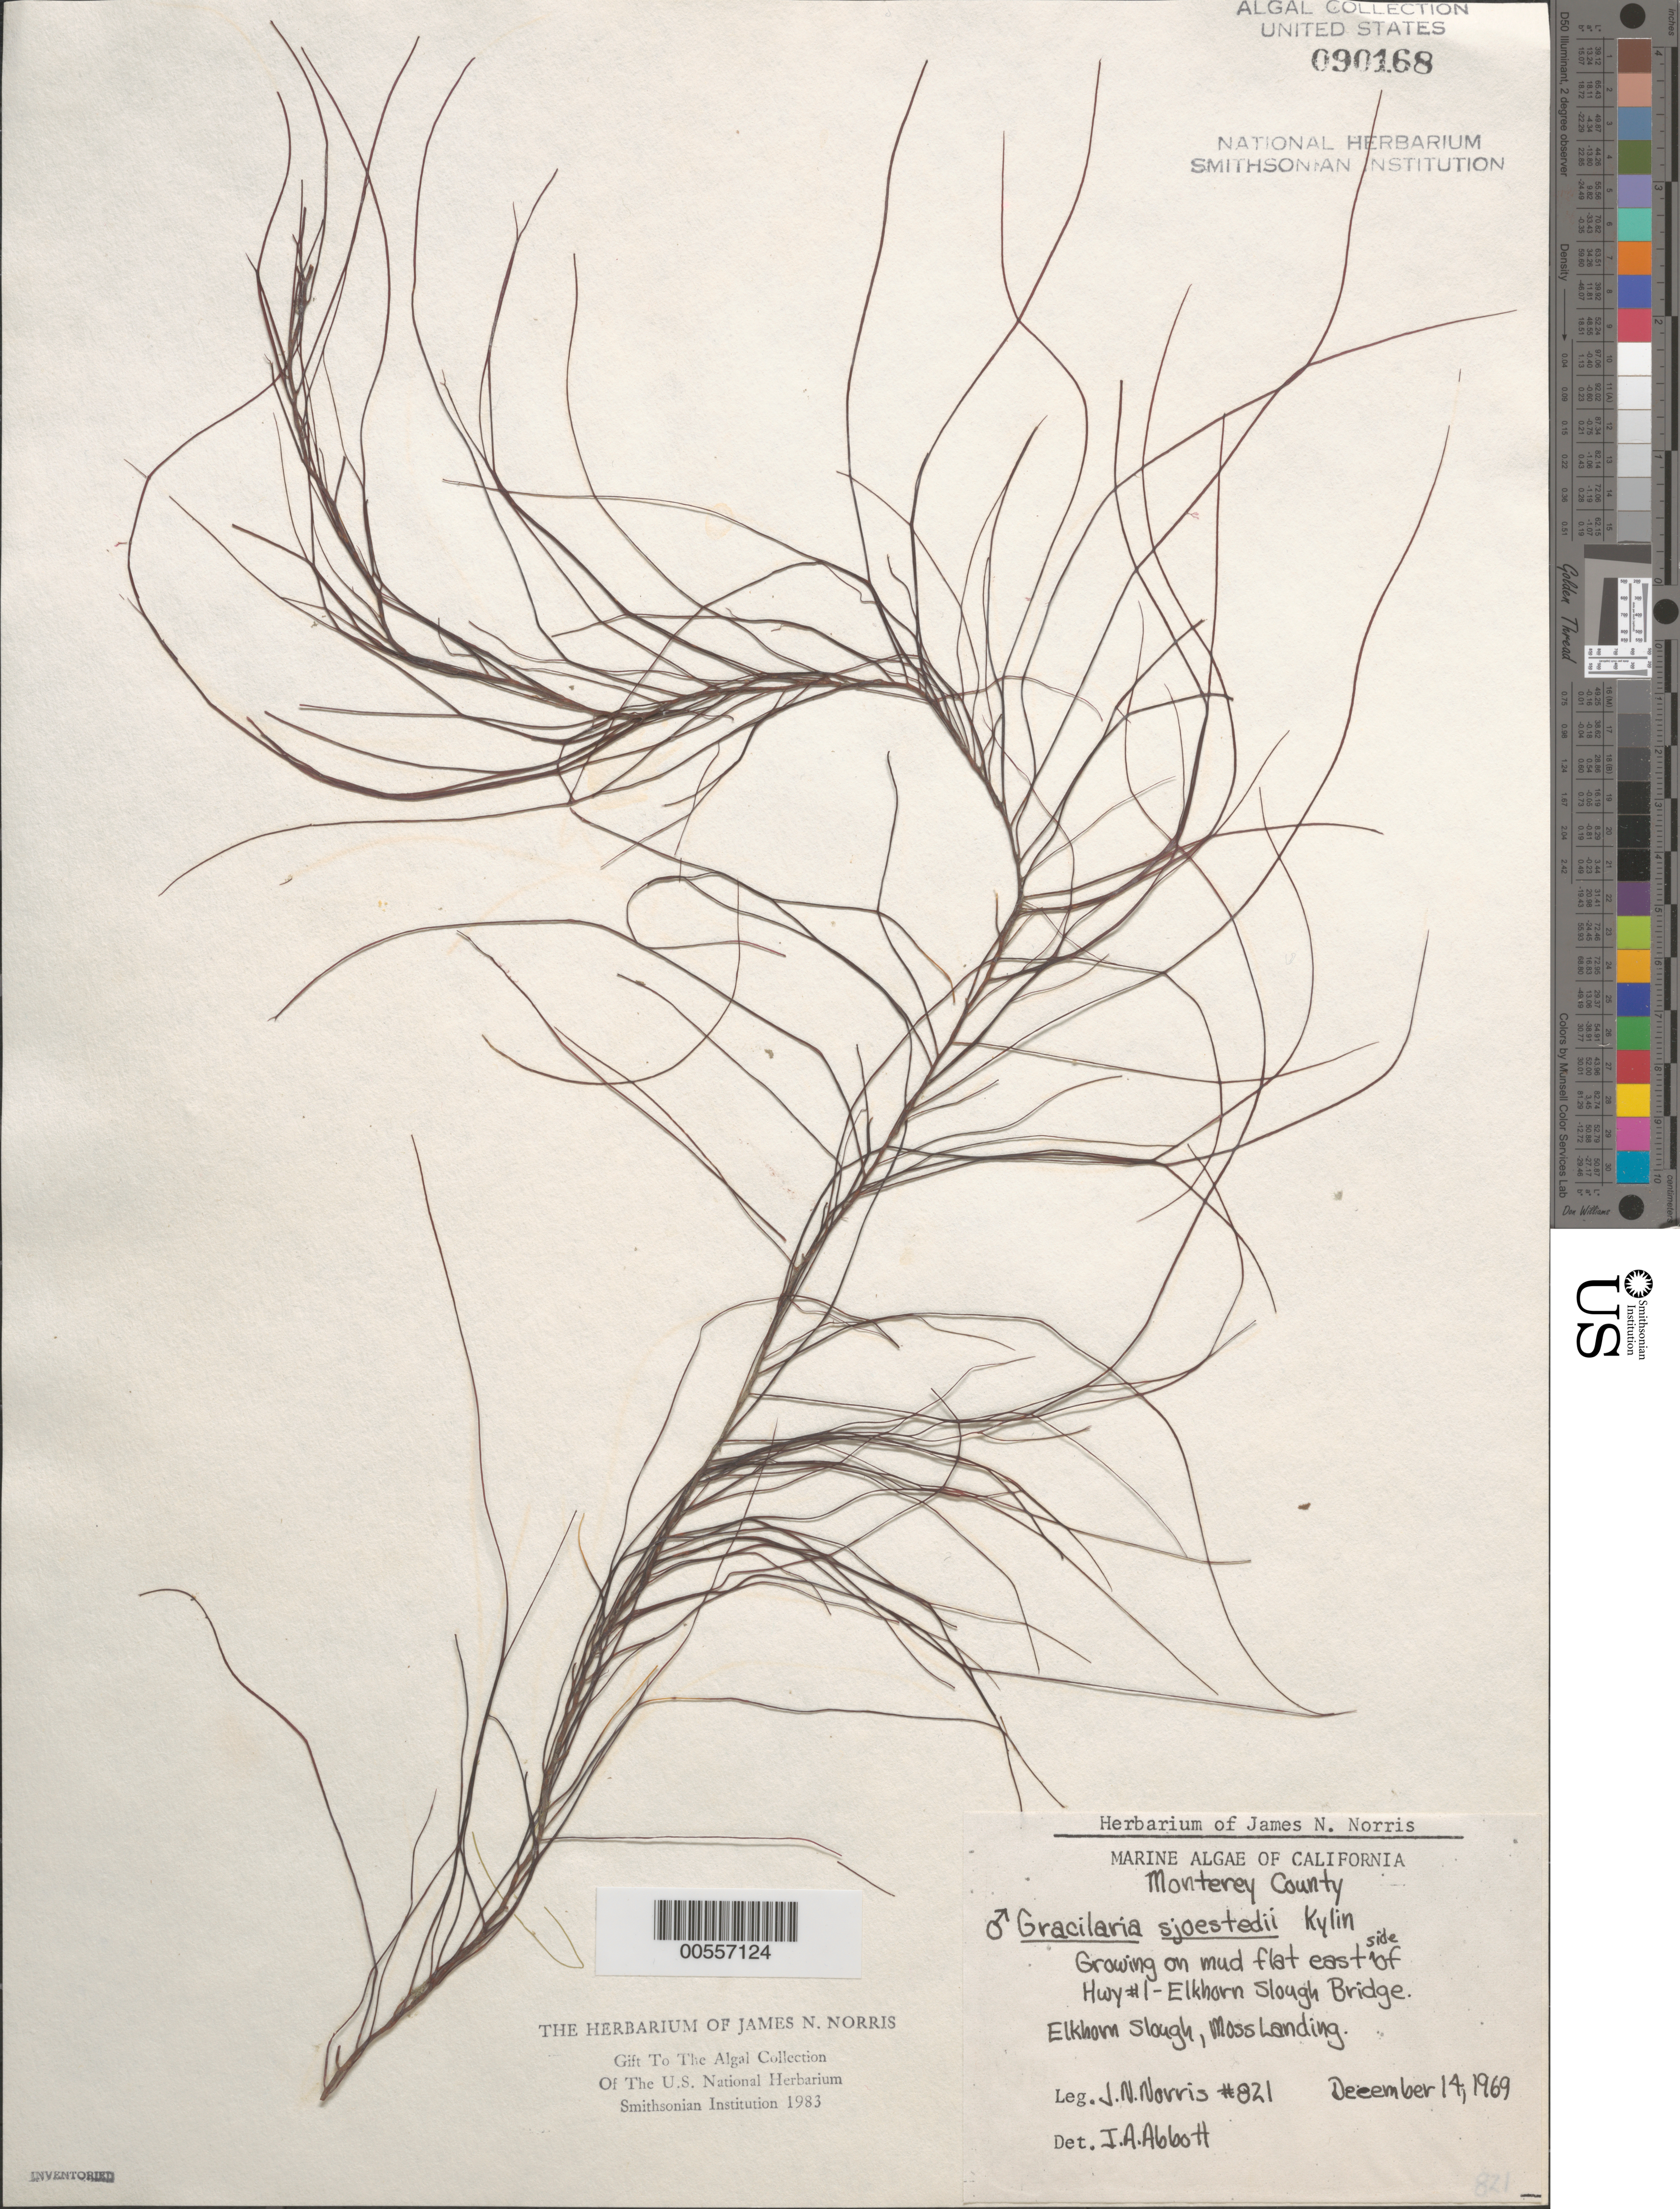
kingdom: Plantae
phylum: Rhodophyta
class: Florideophyceae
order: Gracilariales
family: Gracilariaceae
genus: Gracilariopsis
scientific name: Gracilariopsis andersonii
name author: (Grunow) E.Y. Dawson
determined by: Algae name updating Project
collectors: J. N. Norris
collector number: JN-821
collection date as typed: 14 Dec 1969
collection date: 1969-12-14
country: United States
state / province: California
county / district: Monterey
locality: Elkhorn Slough Bridge, Elkhorn Slough, Moss Landing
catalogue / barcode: US 90168